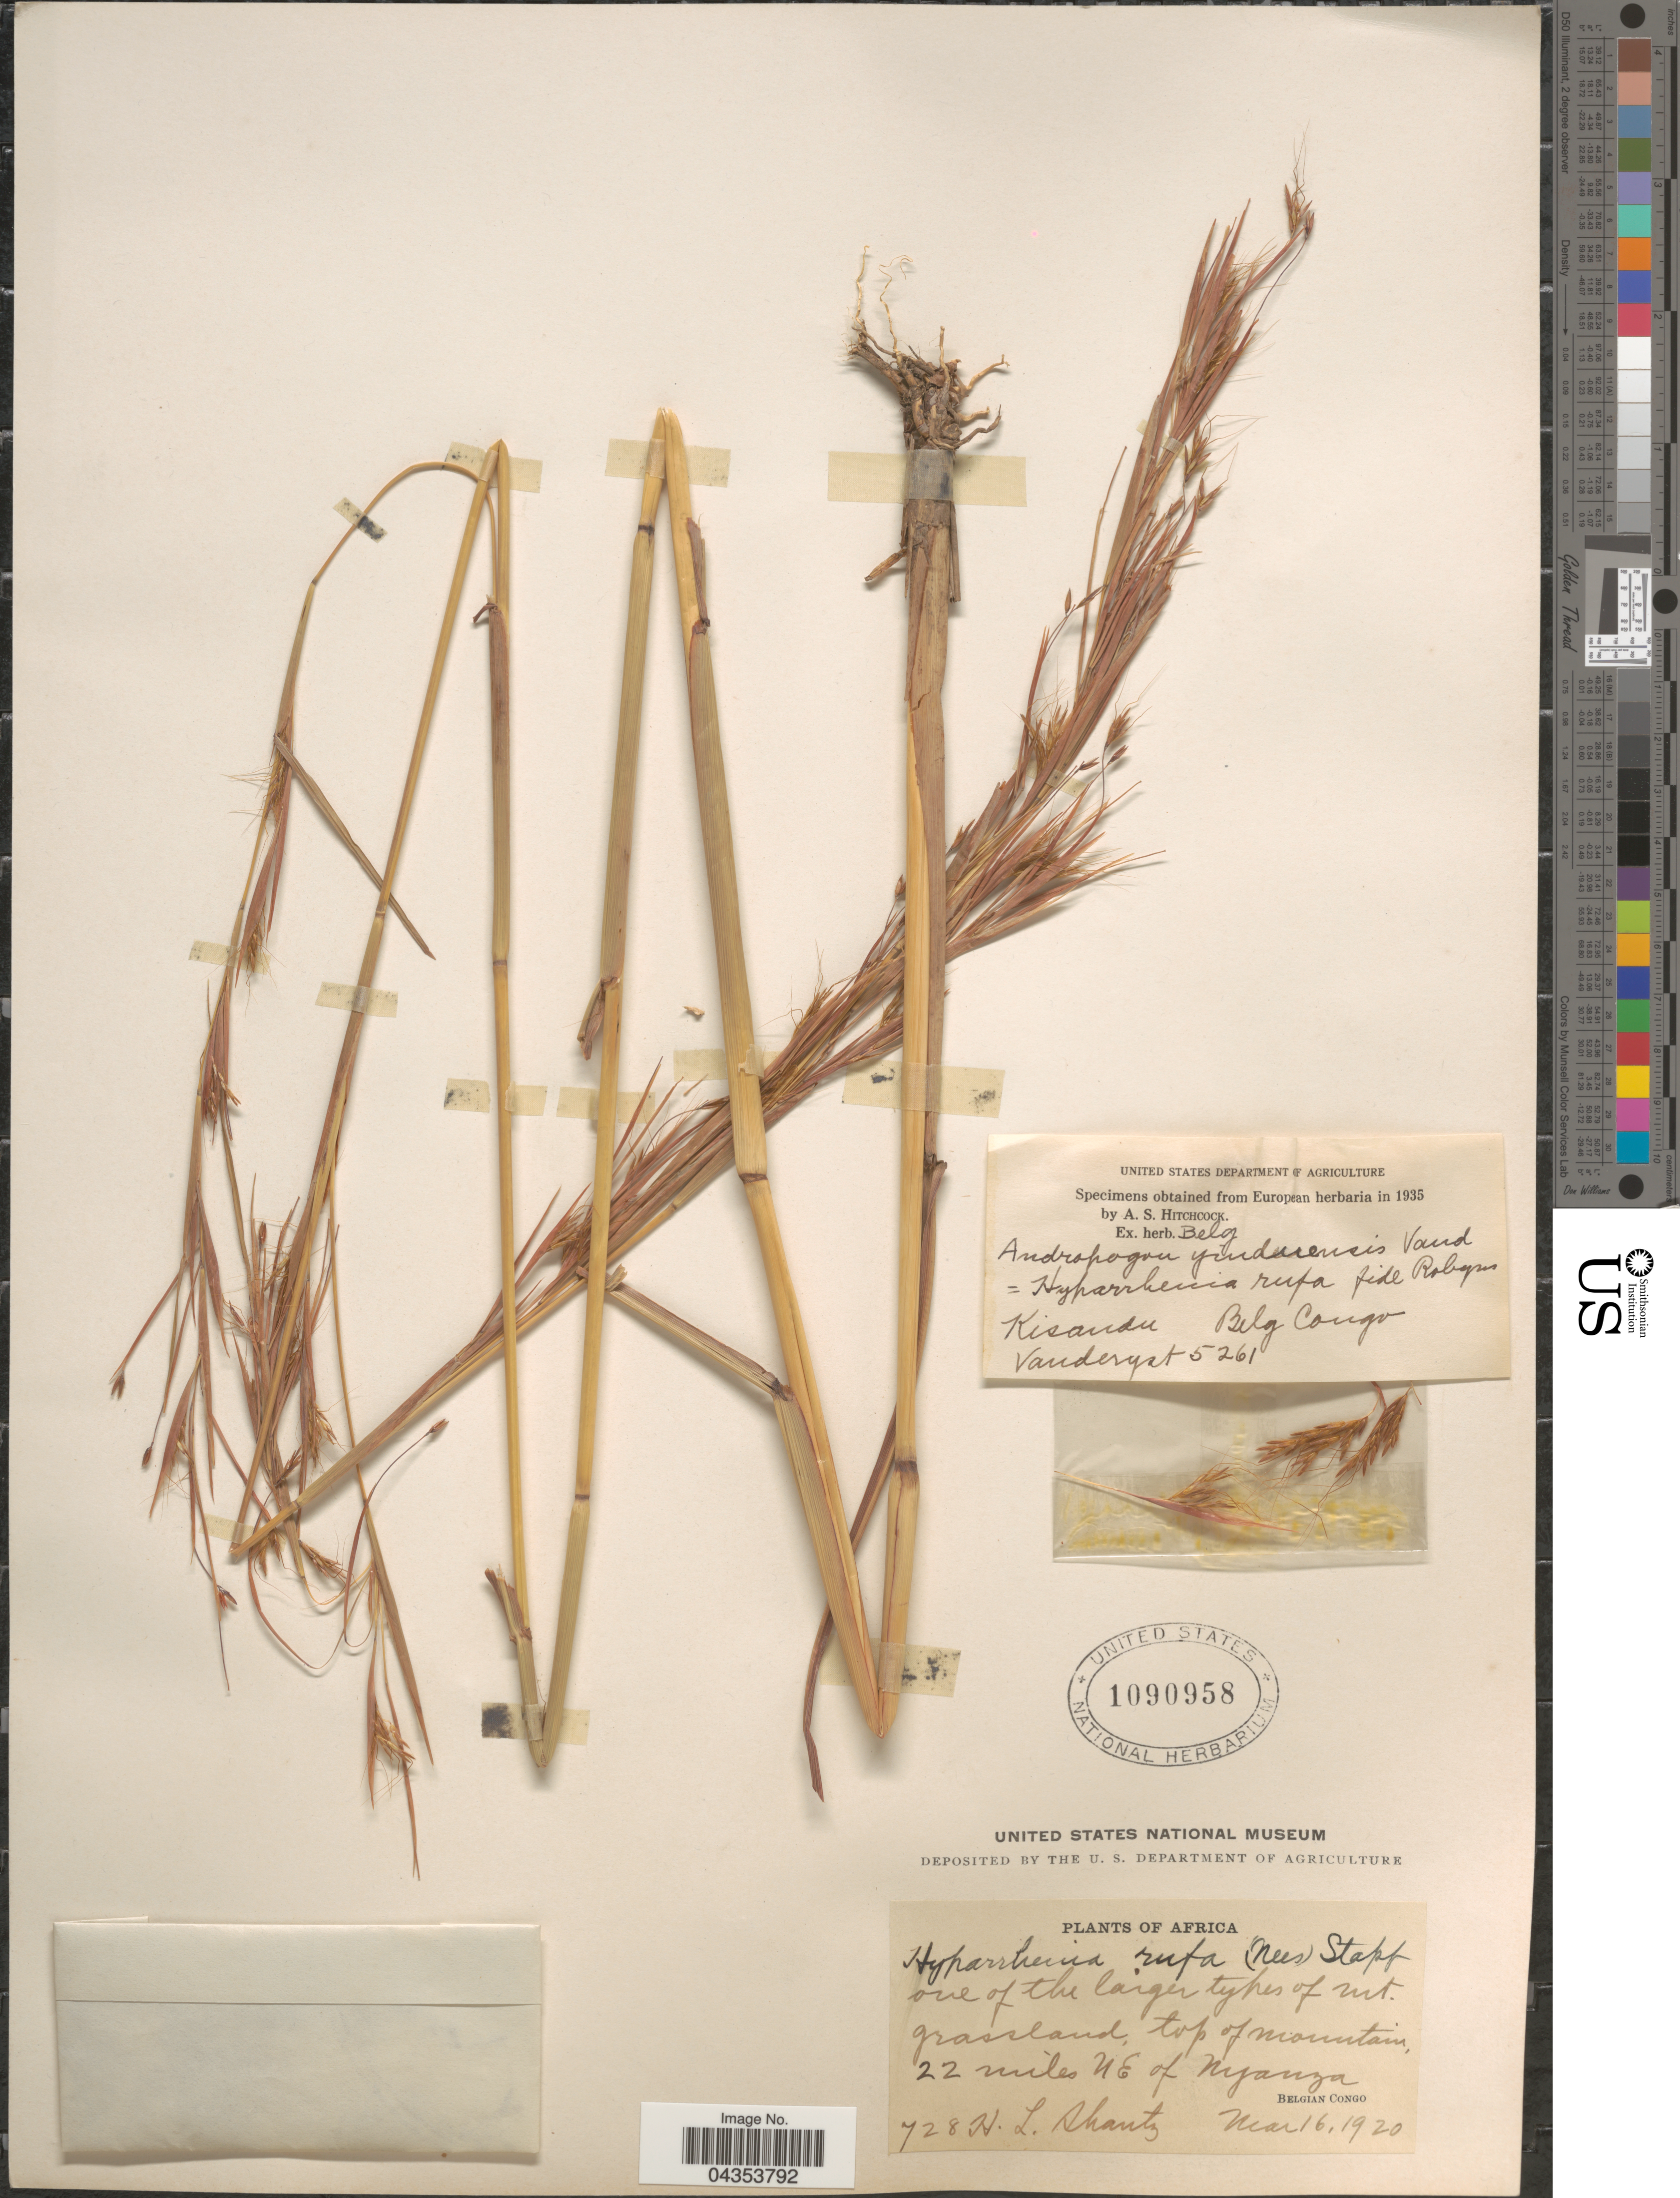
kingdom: Plantae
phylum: Tracheophyta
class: Liliopsida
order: Poales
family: Poaceae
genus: Hyparrhenia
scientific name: Hyparrhenia rufa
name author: (Nees) Stapf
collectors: H. Shantz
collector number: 728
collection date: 1920-03-16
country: Congo, Democratic Republic of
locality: Top of mountain. 22 miles NE of Nyanza. Belgian Congo.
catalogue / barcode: US 1090958